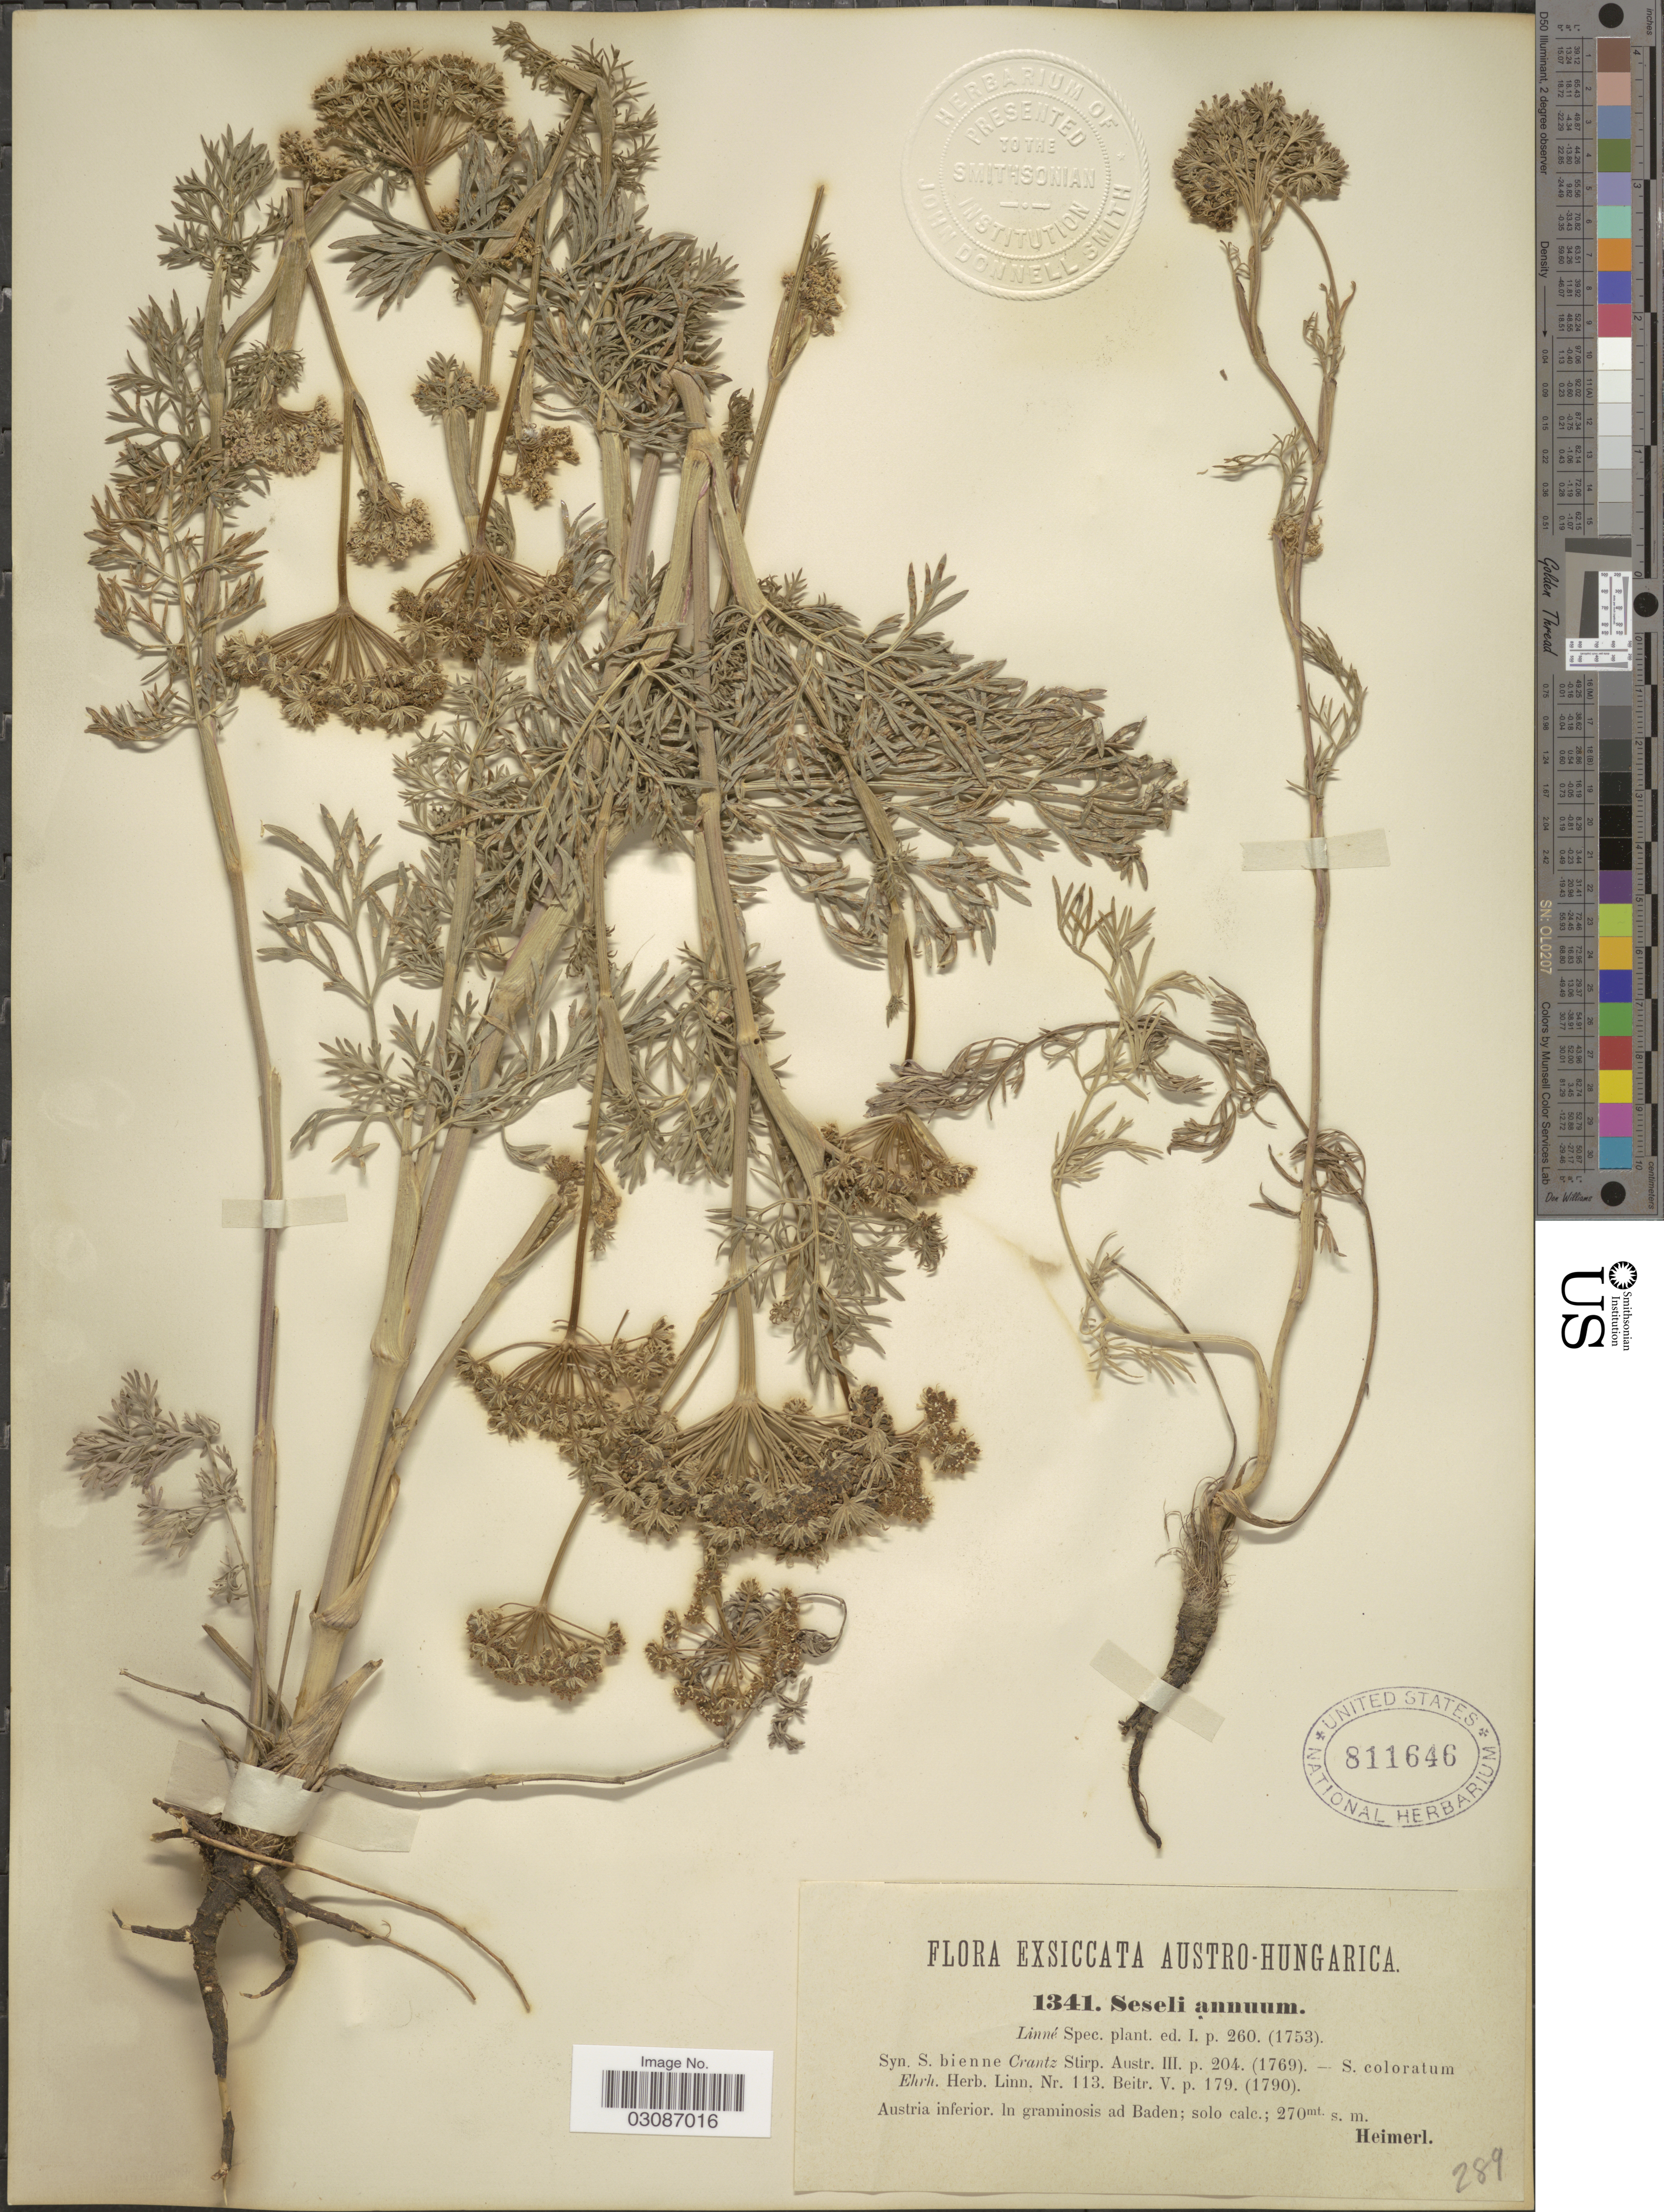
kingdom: Plantae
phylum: Tracheophyta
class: Magnoliopsida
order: Apiales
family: Apiaceae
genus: Seseli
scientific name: Seseli annuum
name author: L.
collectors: Heimerl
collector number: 1341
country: Austria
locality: Austro-Hungarica. [unsure placement] Austria inferior. In graminosis ad Baden,.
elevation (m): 270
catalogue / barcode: US 811646